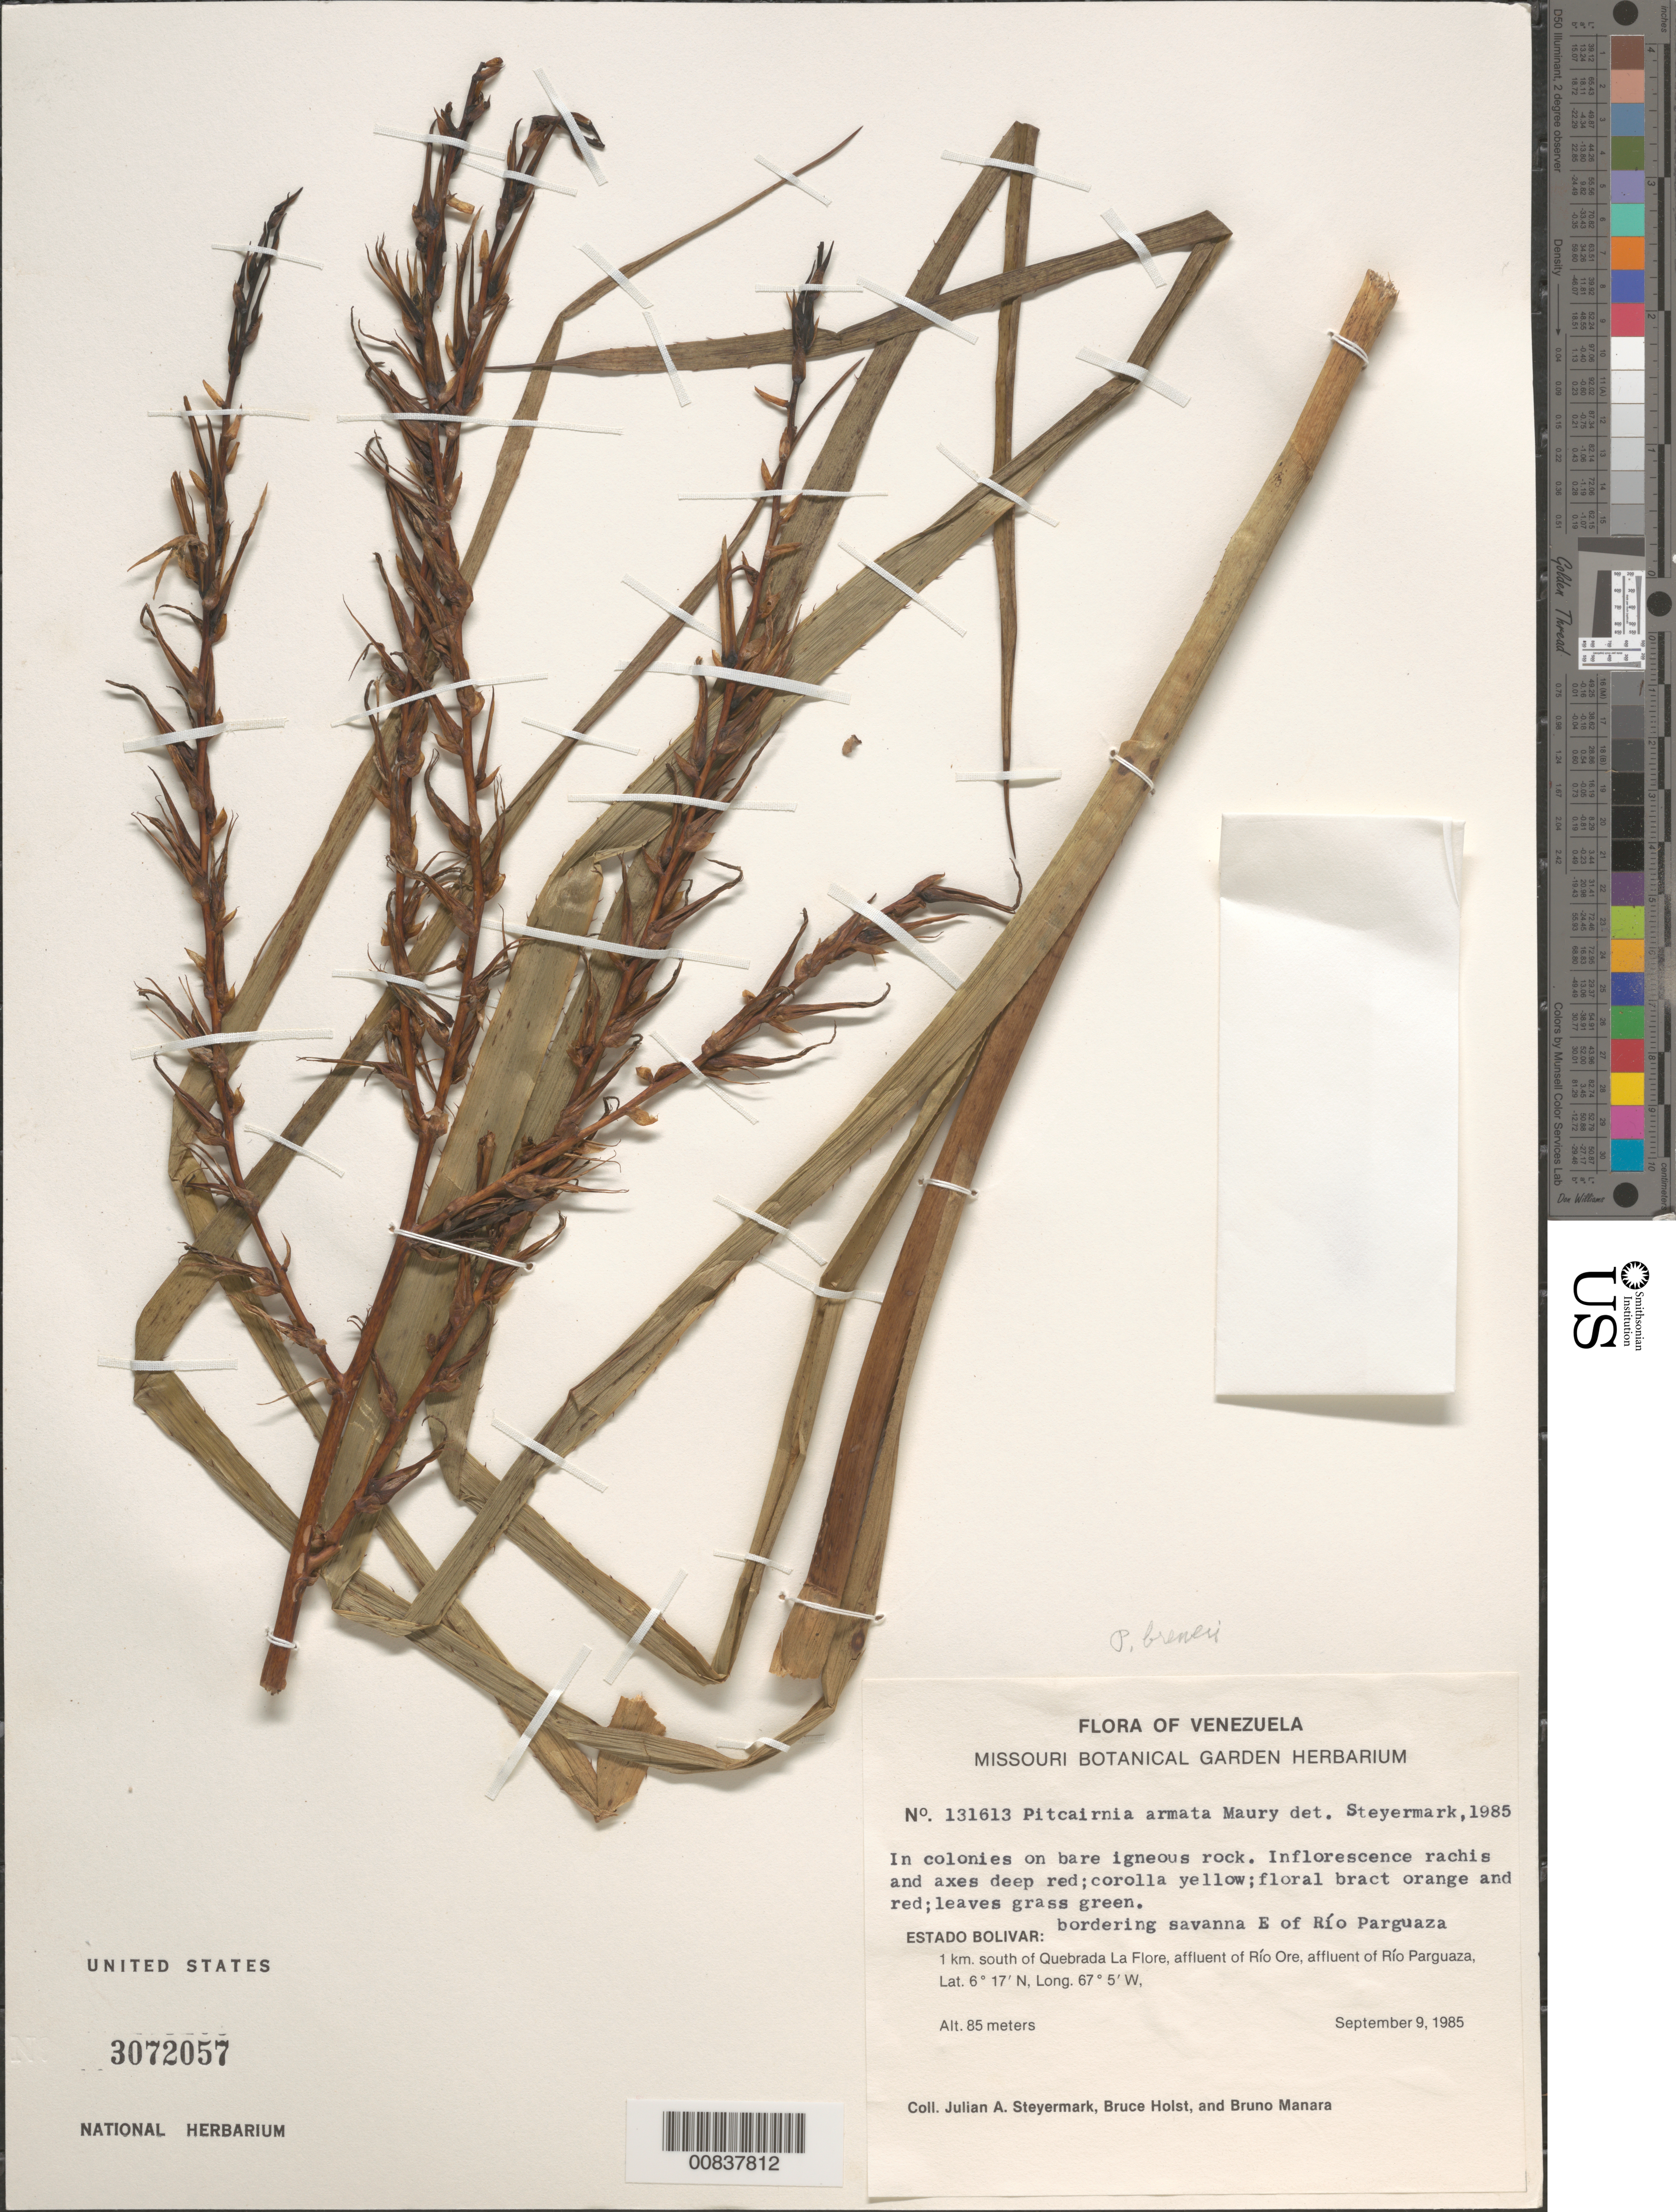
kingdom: Plantae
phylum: Tracheophyta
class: Liliopsida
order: Poales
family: Bromeliaceae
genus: Pitcairnia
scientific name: Pitcairnia armata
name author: Maury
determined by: Steyermark, Julian A., (VEN)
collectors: J. Steyermark, B. Holst & B. Manara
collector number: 131613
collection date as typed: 9-Sep-85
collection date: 1985-09-09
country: Venezuela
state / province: Amazonas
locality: Quebrada La Flore, 1 km S of; affluent of Río Ore, affluent of Río Parguaza, bordering savanna E of Río Parguaza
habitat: Bare igneous rock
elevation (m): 85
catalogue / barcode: US 3072057